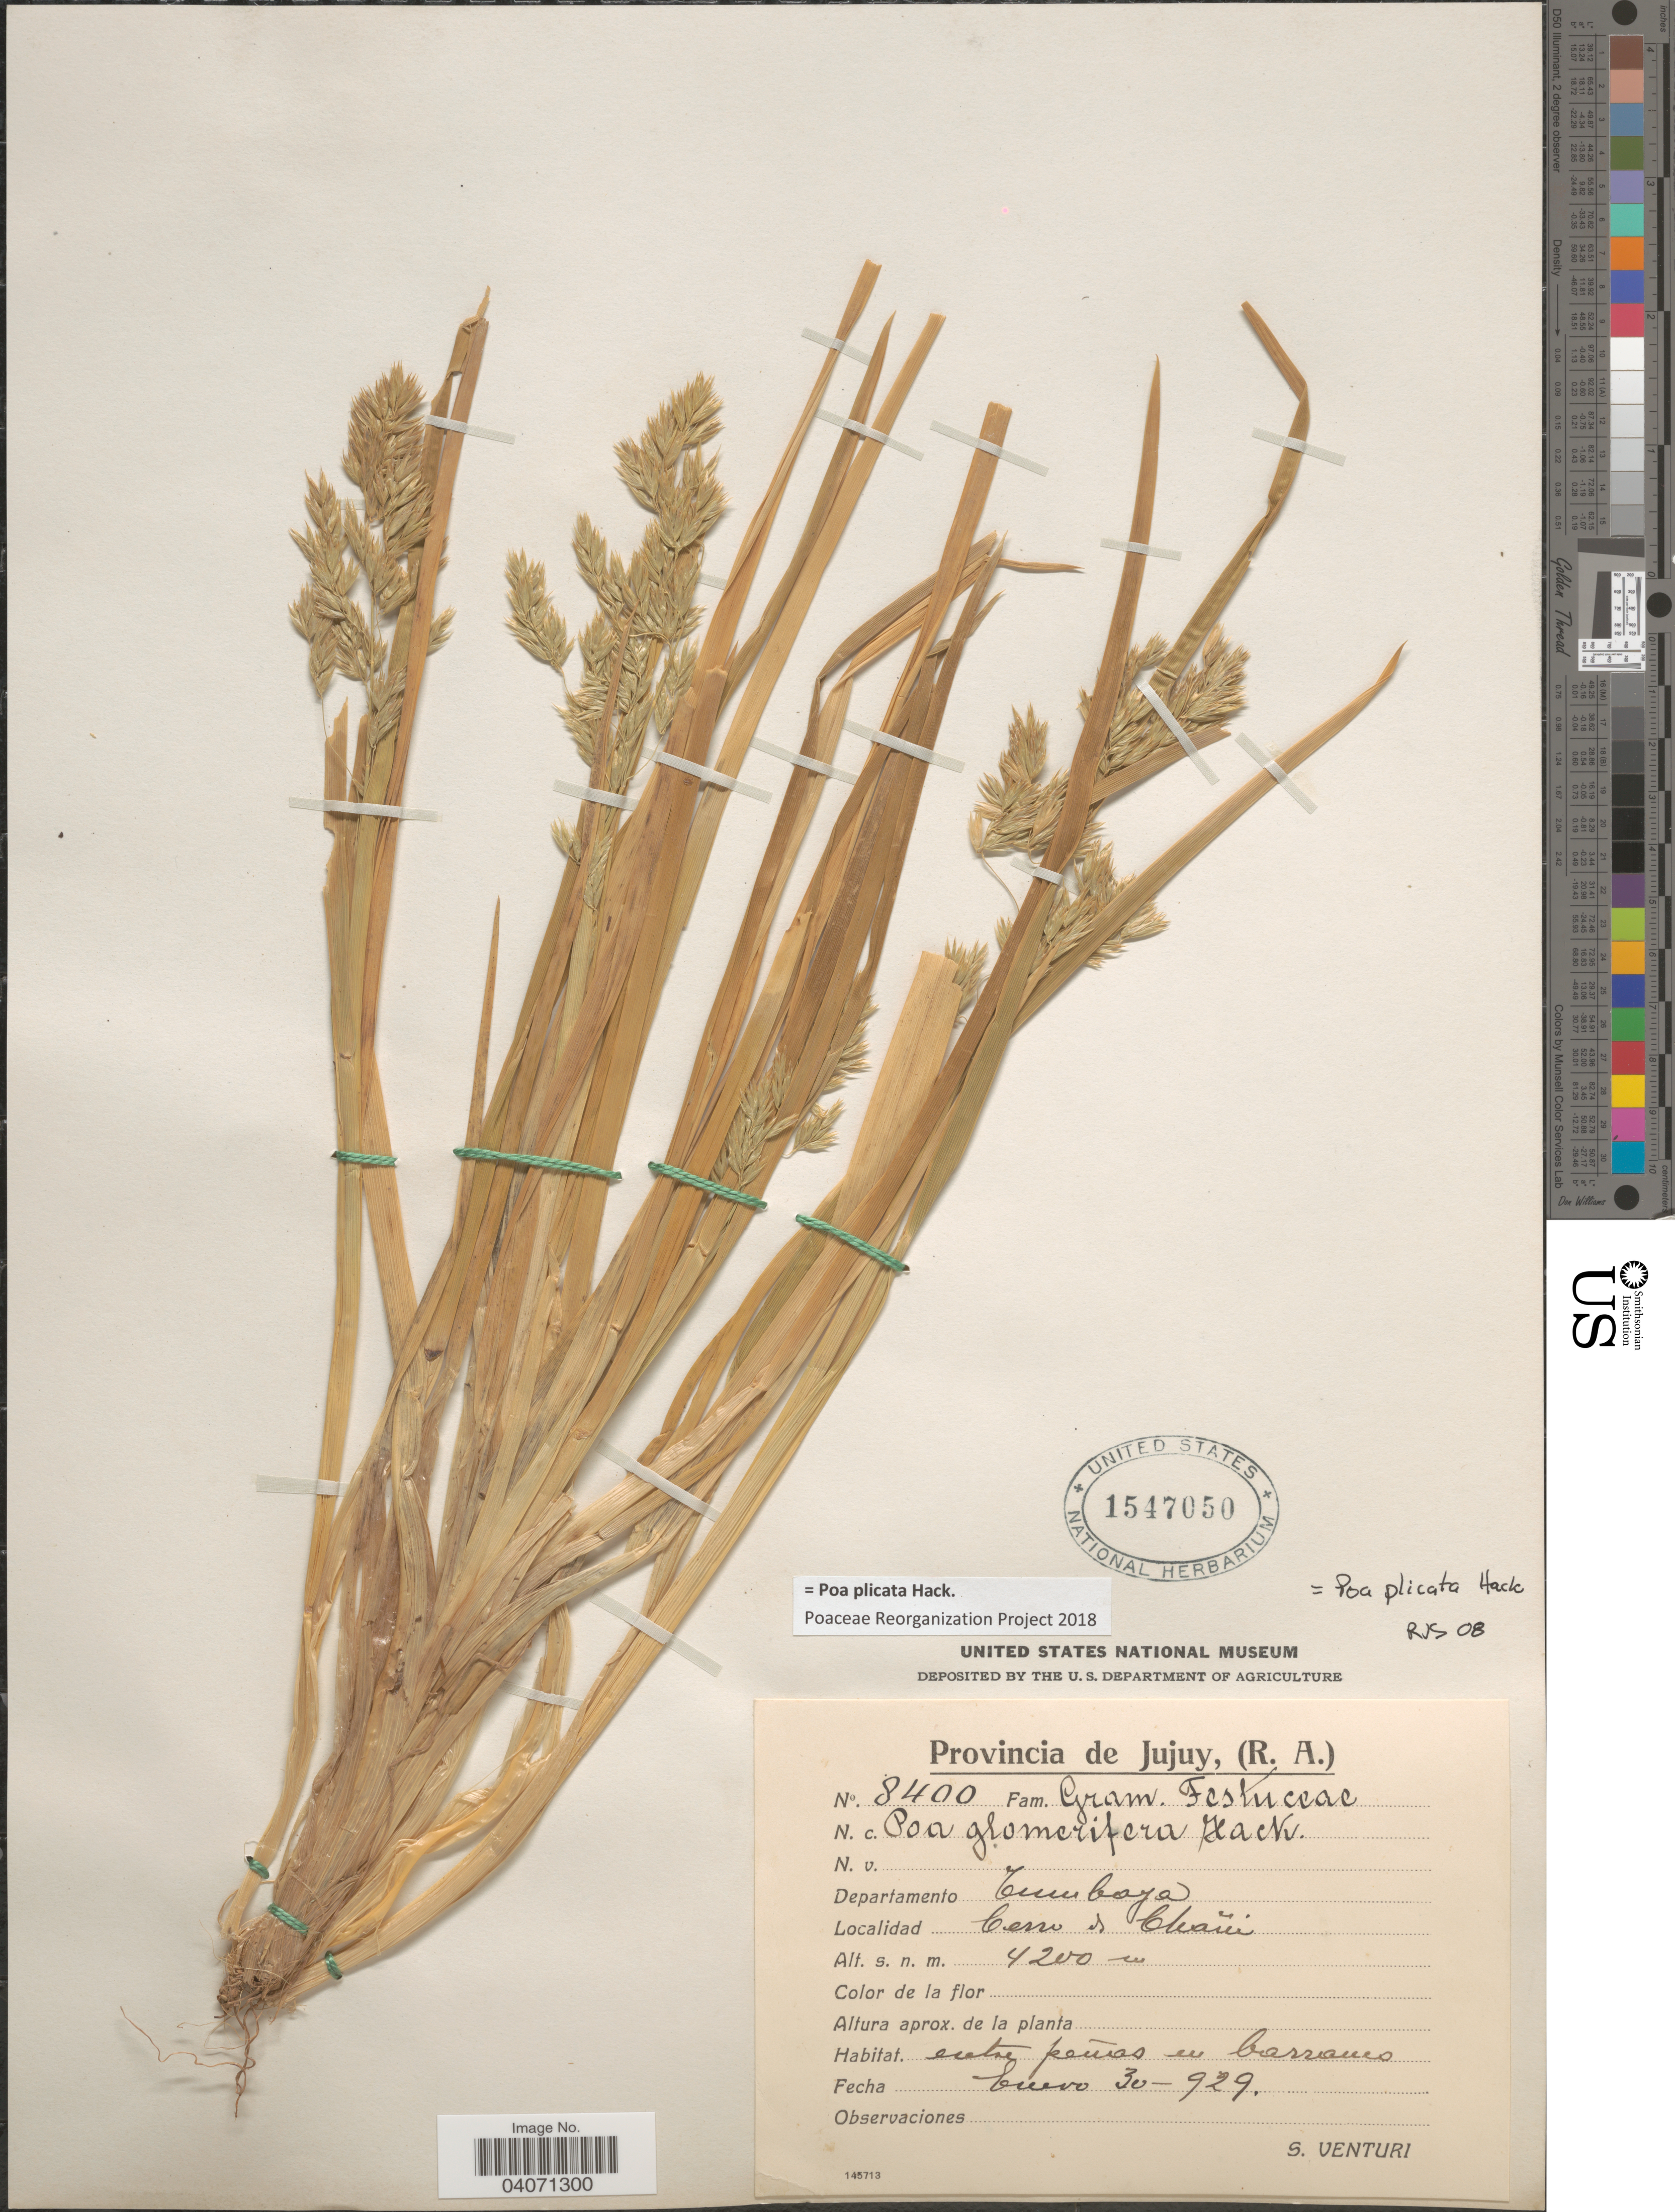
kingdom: Plantae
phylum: Tracheophyta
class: Liliopsida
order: Poales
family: Poaceae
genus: Poa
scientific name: Poa plicata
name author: Hack.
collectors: S. Venturi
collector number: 8400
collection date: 1929-01-30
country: Argentina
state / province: Jujuy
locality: Departamento Tumbaya. Cerro de Chañi. Entre peñas en barranco.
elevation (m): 4200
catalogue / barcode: US 1547050